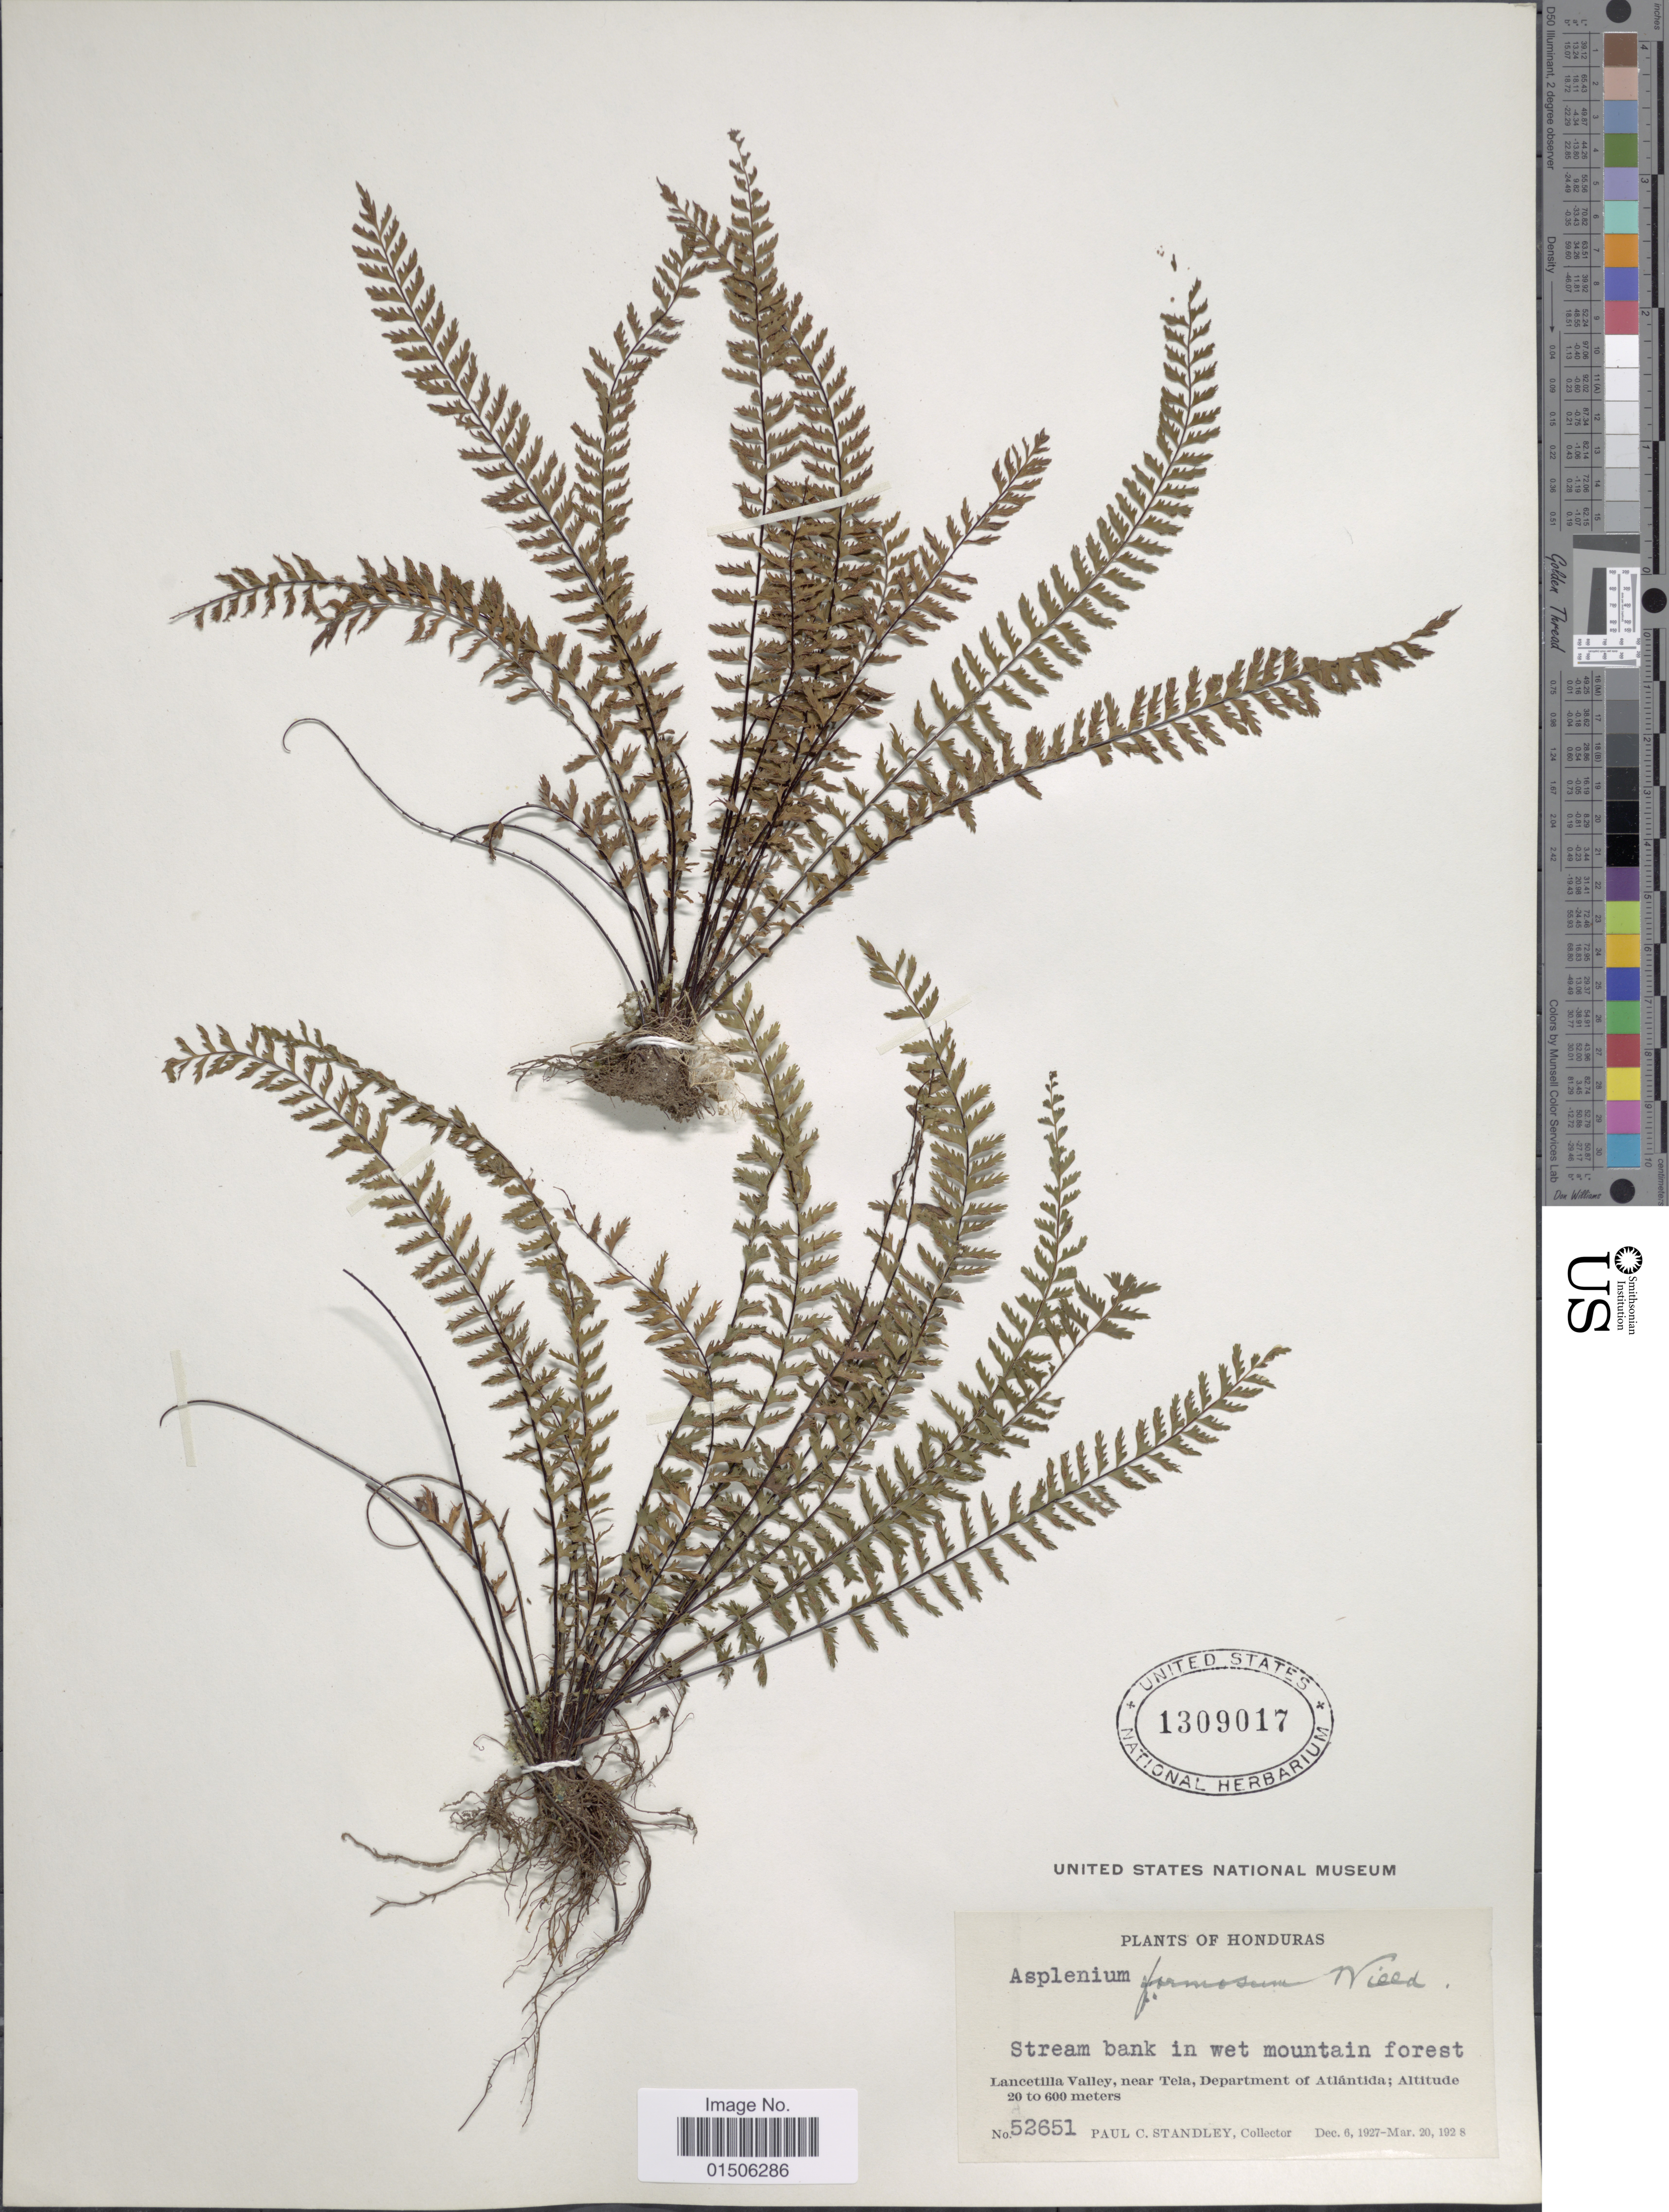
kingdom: Plantae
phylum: Tracheophyta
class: Polypodiopsida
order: Polypodiales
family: Aspleniaceae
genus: Asplenium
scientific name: Asplenium formosum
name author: Willd.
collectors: P. C. Standley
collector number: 52651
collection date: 1927-12-06/1928-03-20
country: Honduras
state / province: Atlántida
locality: Stream bank in wet mountain forest, Lancetilla Valley, near Tela, Department of Atlántida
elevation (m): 20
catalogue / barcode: US 1309017